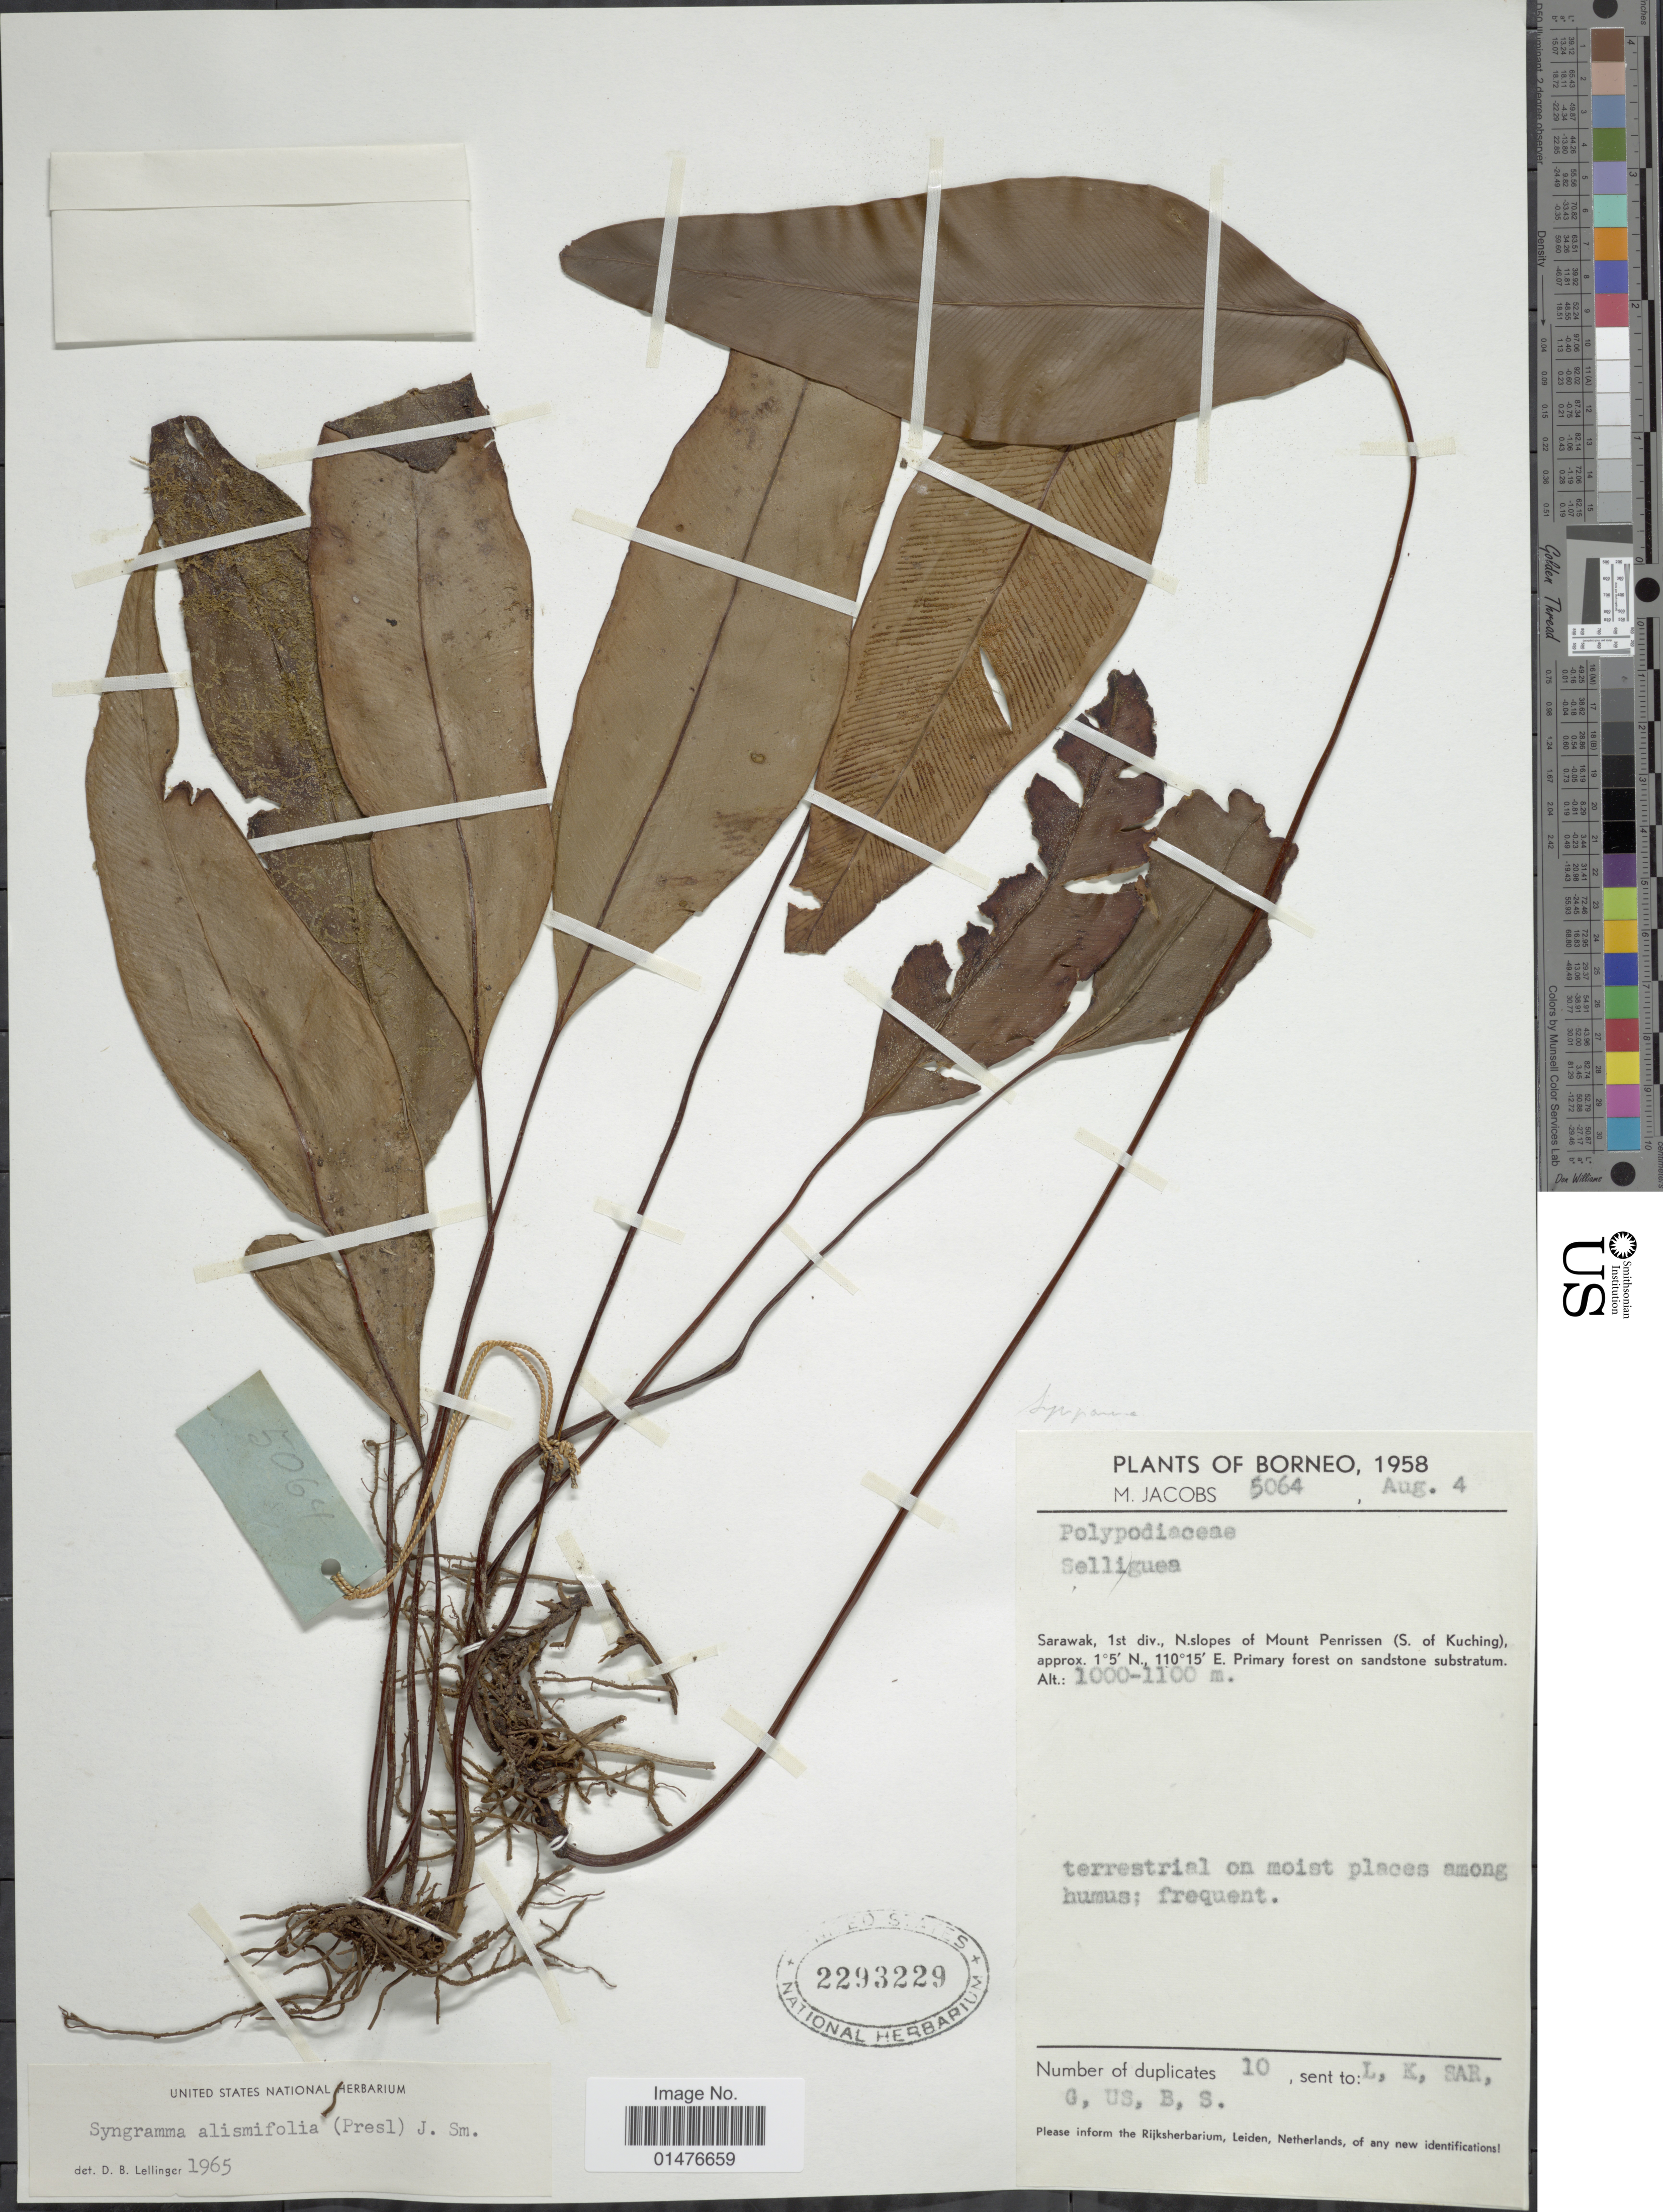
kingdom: Plantae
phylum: Tracheophyta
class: Polypodiopsida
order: Polypodiales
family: Pteridaceae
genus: Syngramma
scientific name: Syngramma alismifolia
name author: (C. Presl) J. Sm.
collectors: M. Jacobs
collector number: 5064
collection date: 1958-08-04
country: Malaysia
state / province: Sarawak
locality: Sarawak, 1st div., N.slopes of Mount Penrissen (S. of Kuching), E. Primary fores on sandstones substratum, Borneo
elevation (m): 1000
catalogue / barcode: US 2293229